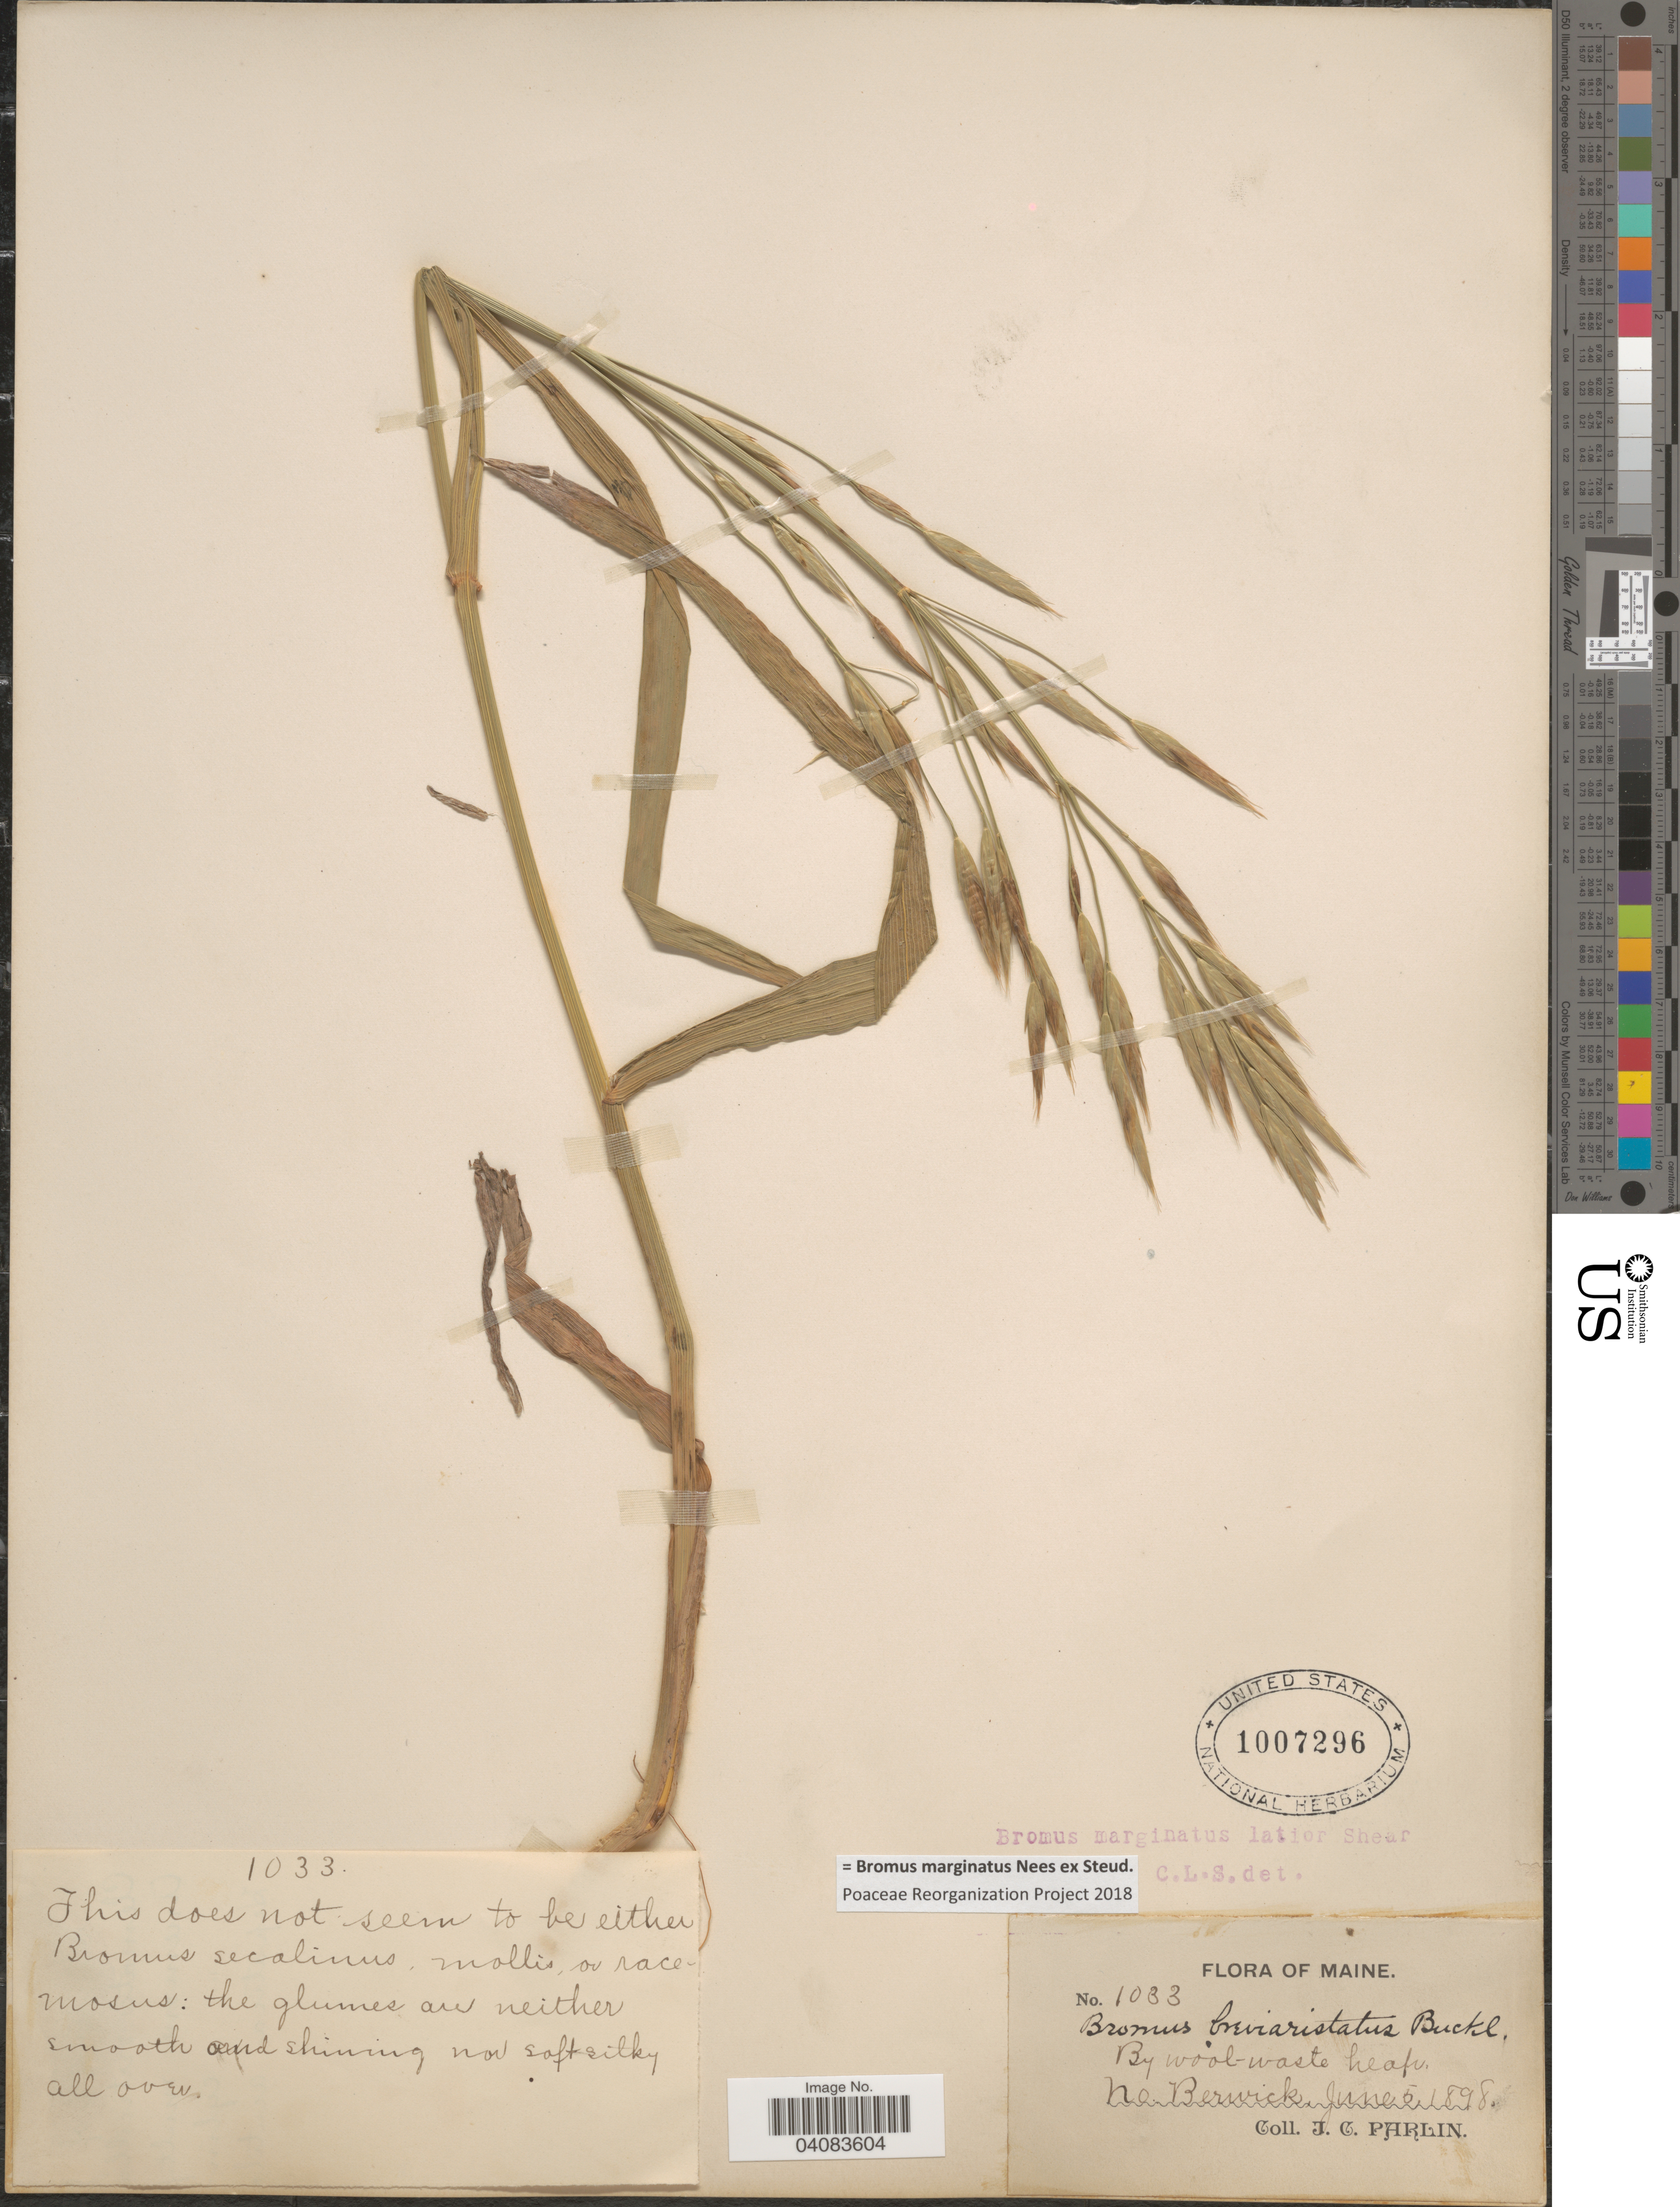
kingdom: Plantae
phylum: Tracheophyta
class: Liliopsida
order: Poales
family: Poaceae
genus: Bromus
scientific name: Bromus marginatus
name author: Nees ex Steud.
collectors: J. Parlin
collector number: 1033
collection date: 1898-06-05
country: United States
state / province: Maine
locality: No. Berwick.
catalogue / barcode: US 1007296